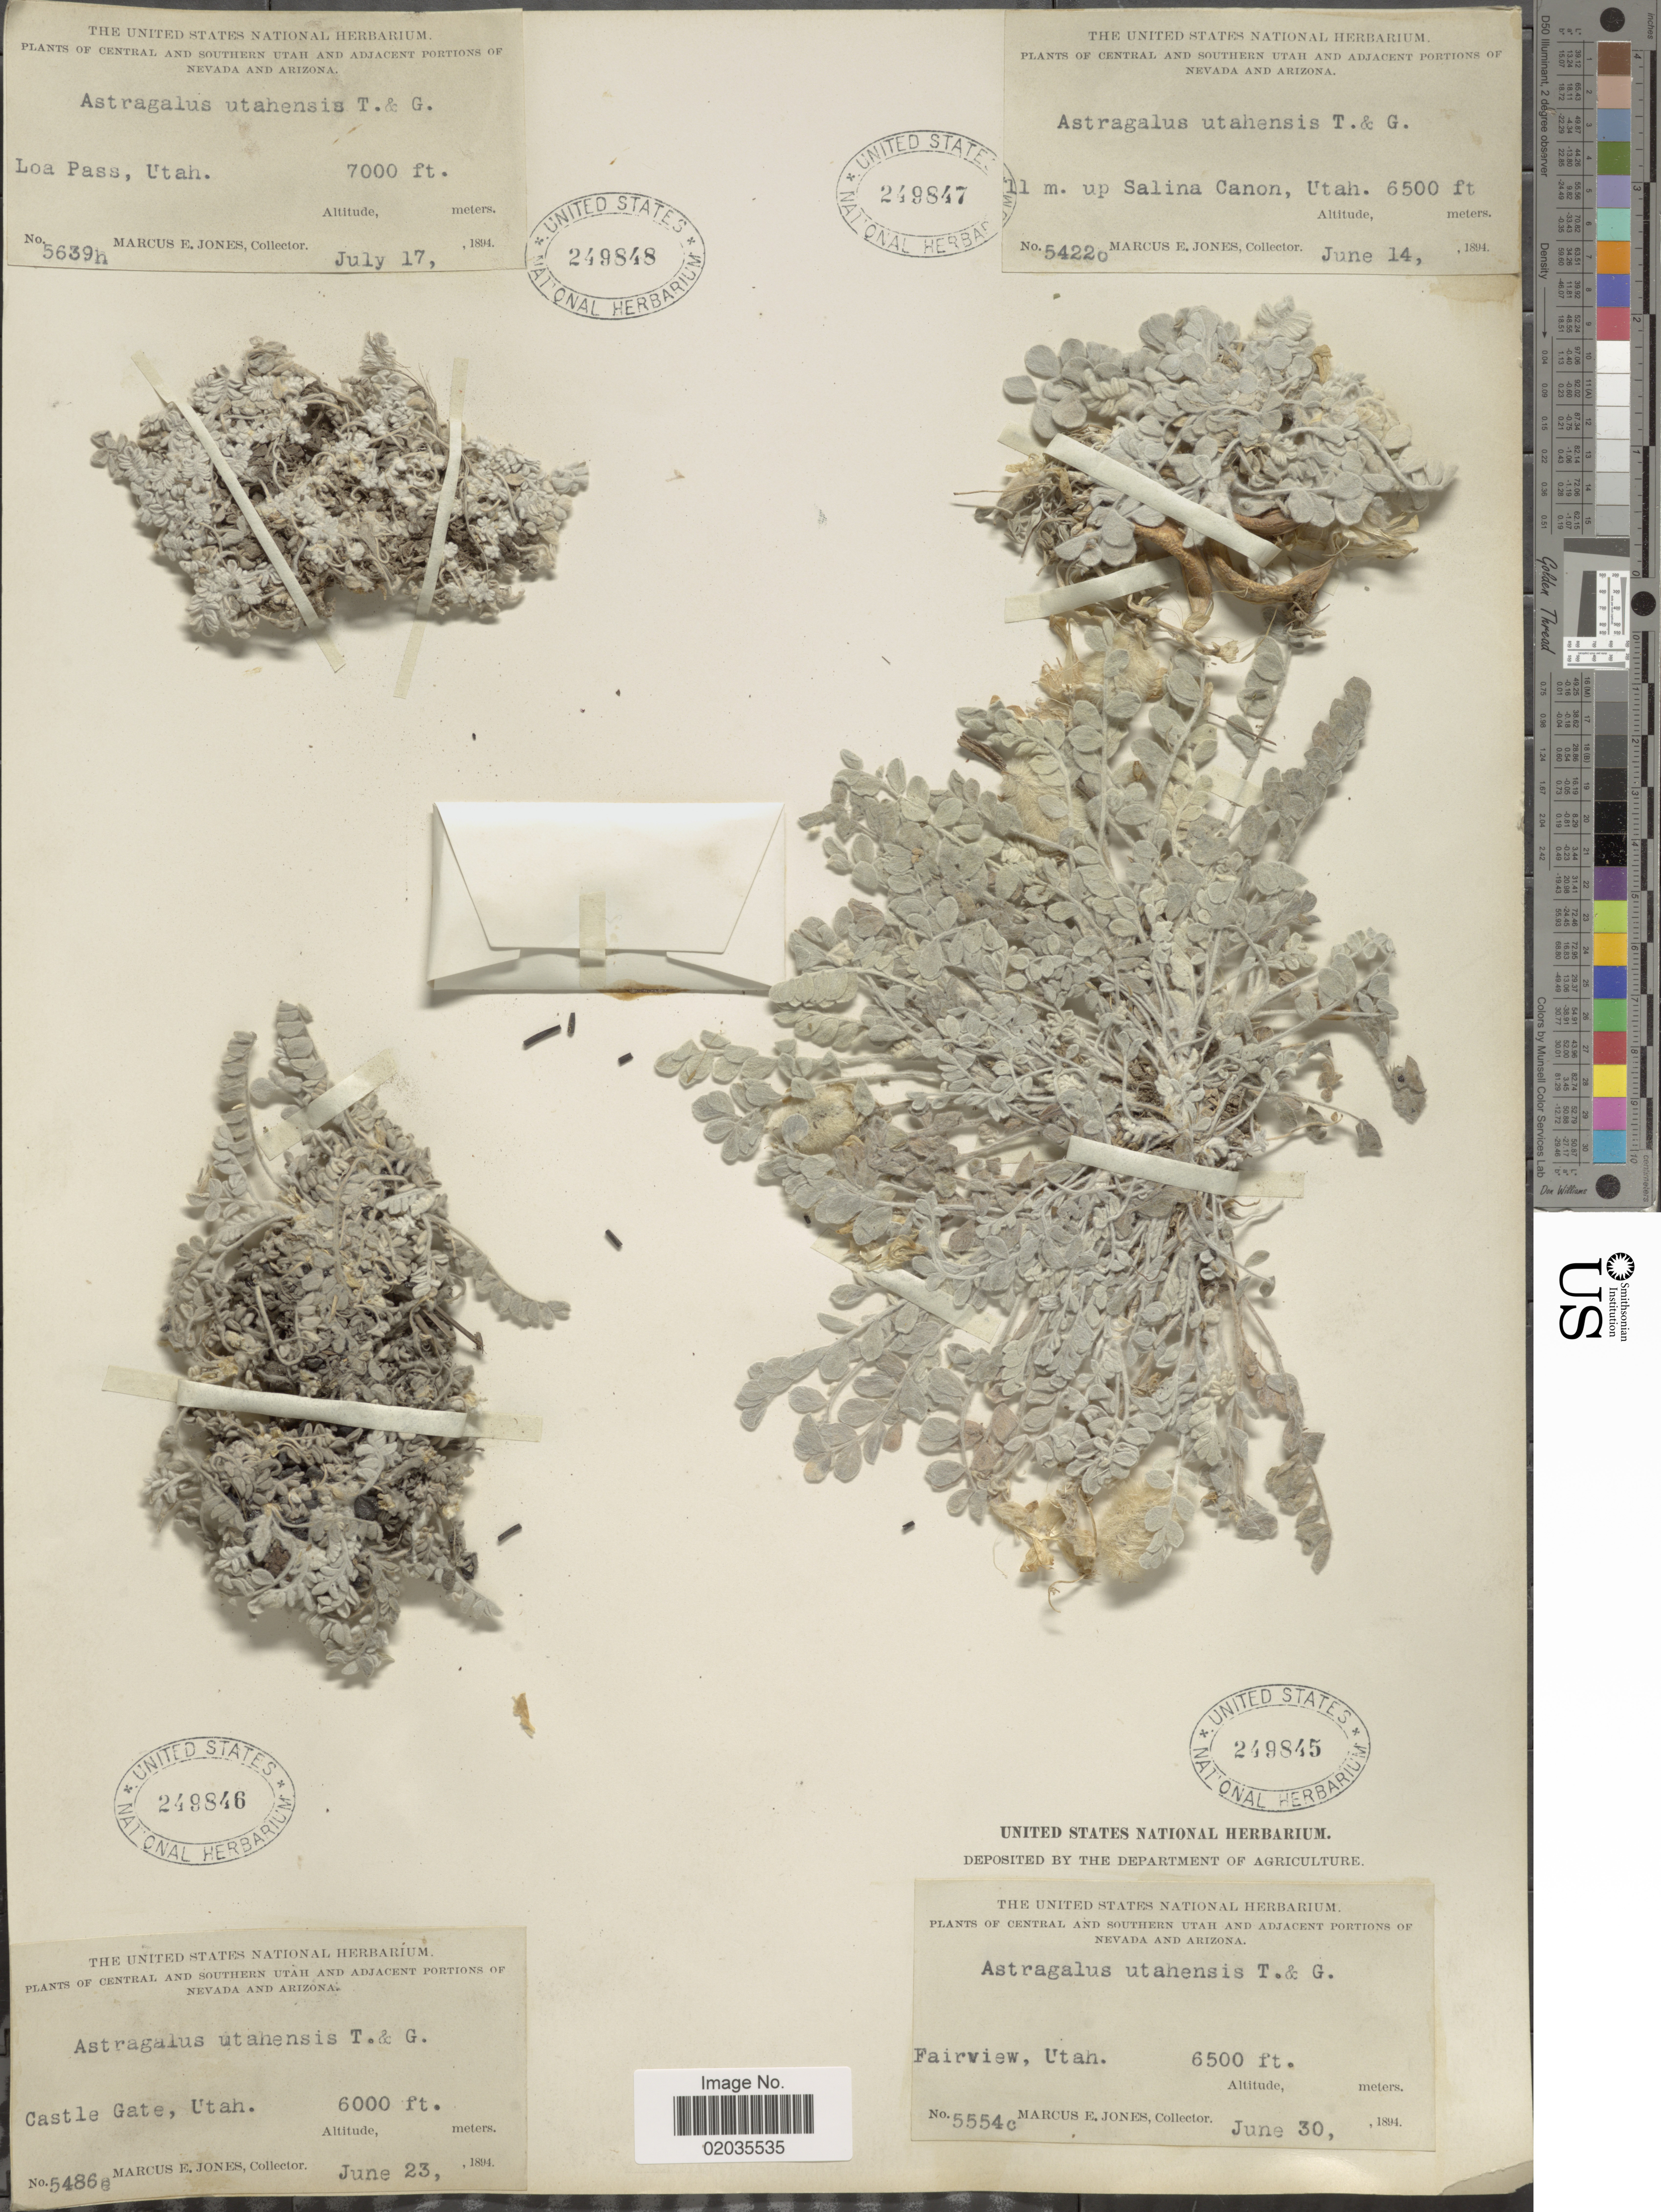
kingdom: Plantae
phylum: Tracheophyta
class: Magnoliopsida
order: Fabales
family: Fabaceae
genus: Astragalus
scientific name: Astragalus utahensis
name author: (Torr.) Torr. & A. Gray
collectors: M. E. Jones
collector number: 5554c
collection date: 1894-06-30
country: United States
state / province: Utah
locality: Central and southern Utah. Fairview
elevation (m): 1981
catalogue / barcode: US 249845